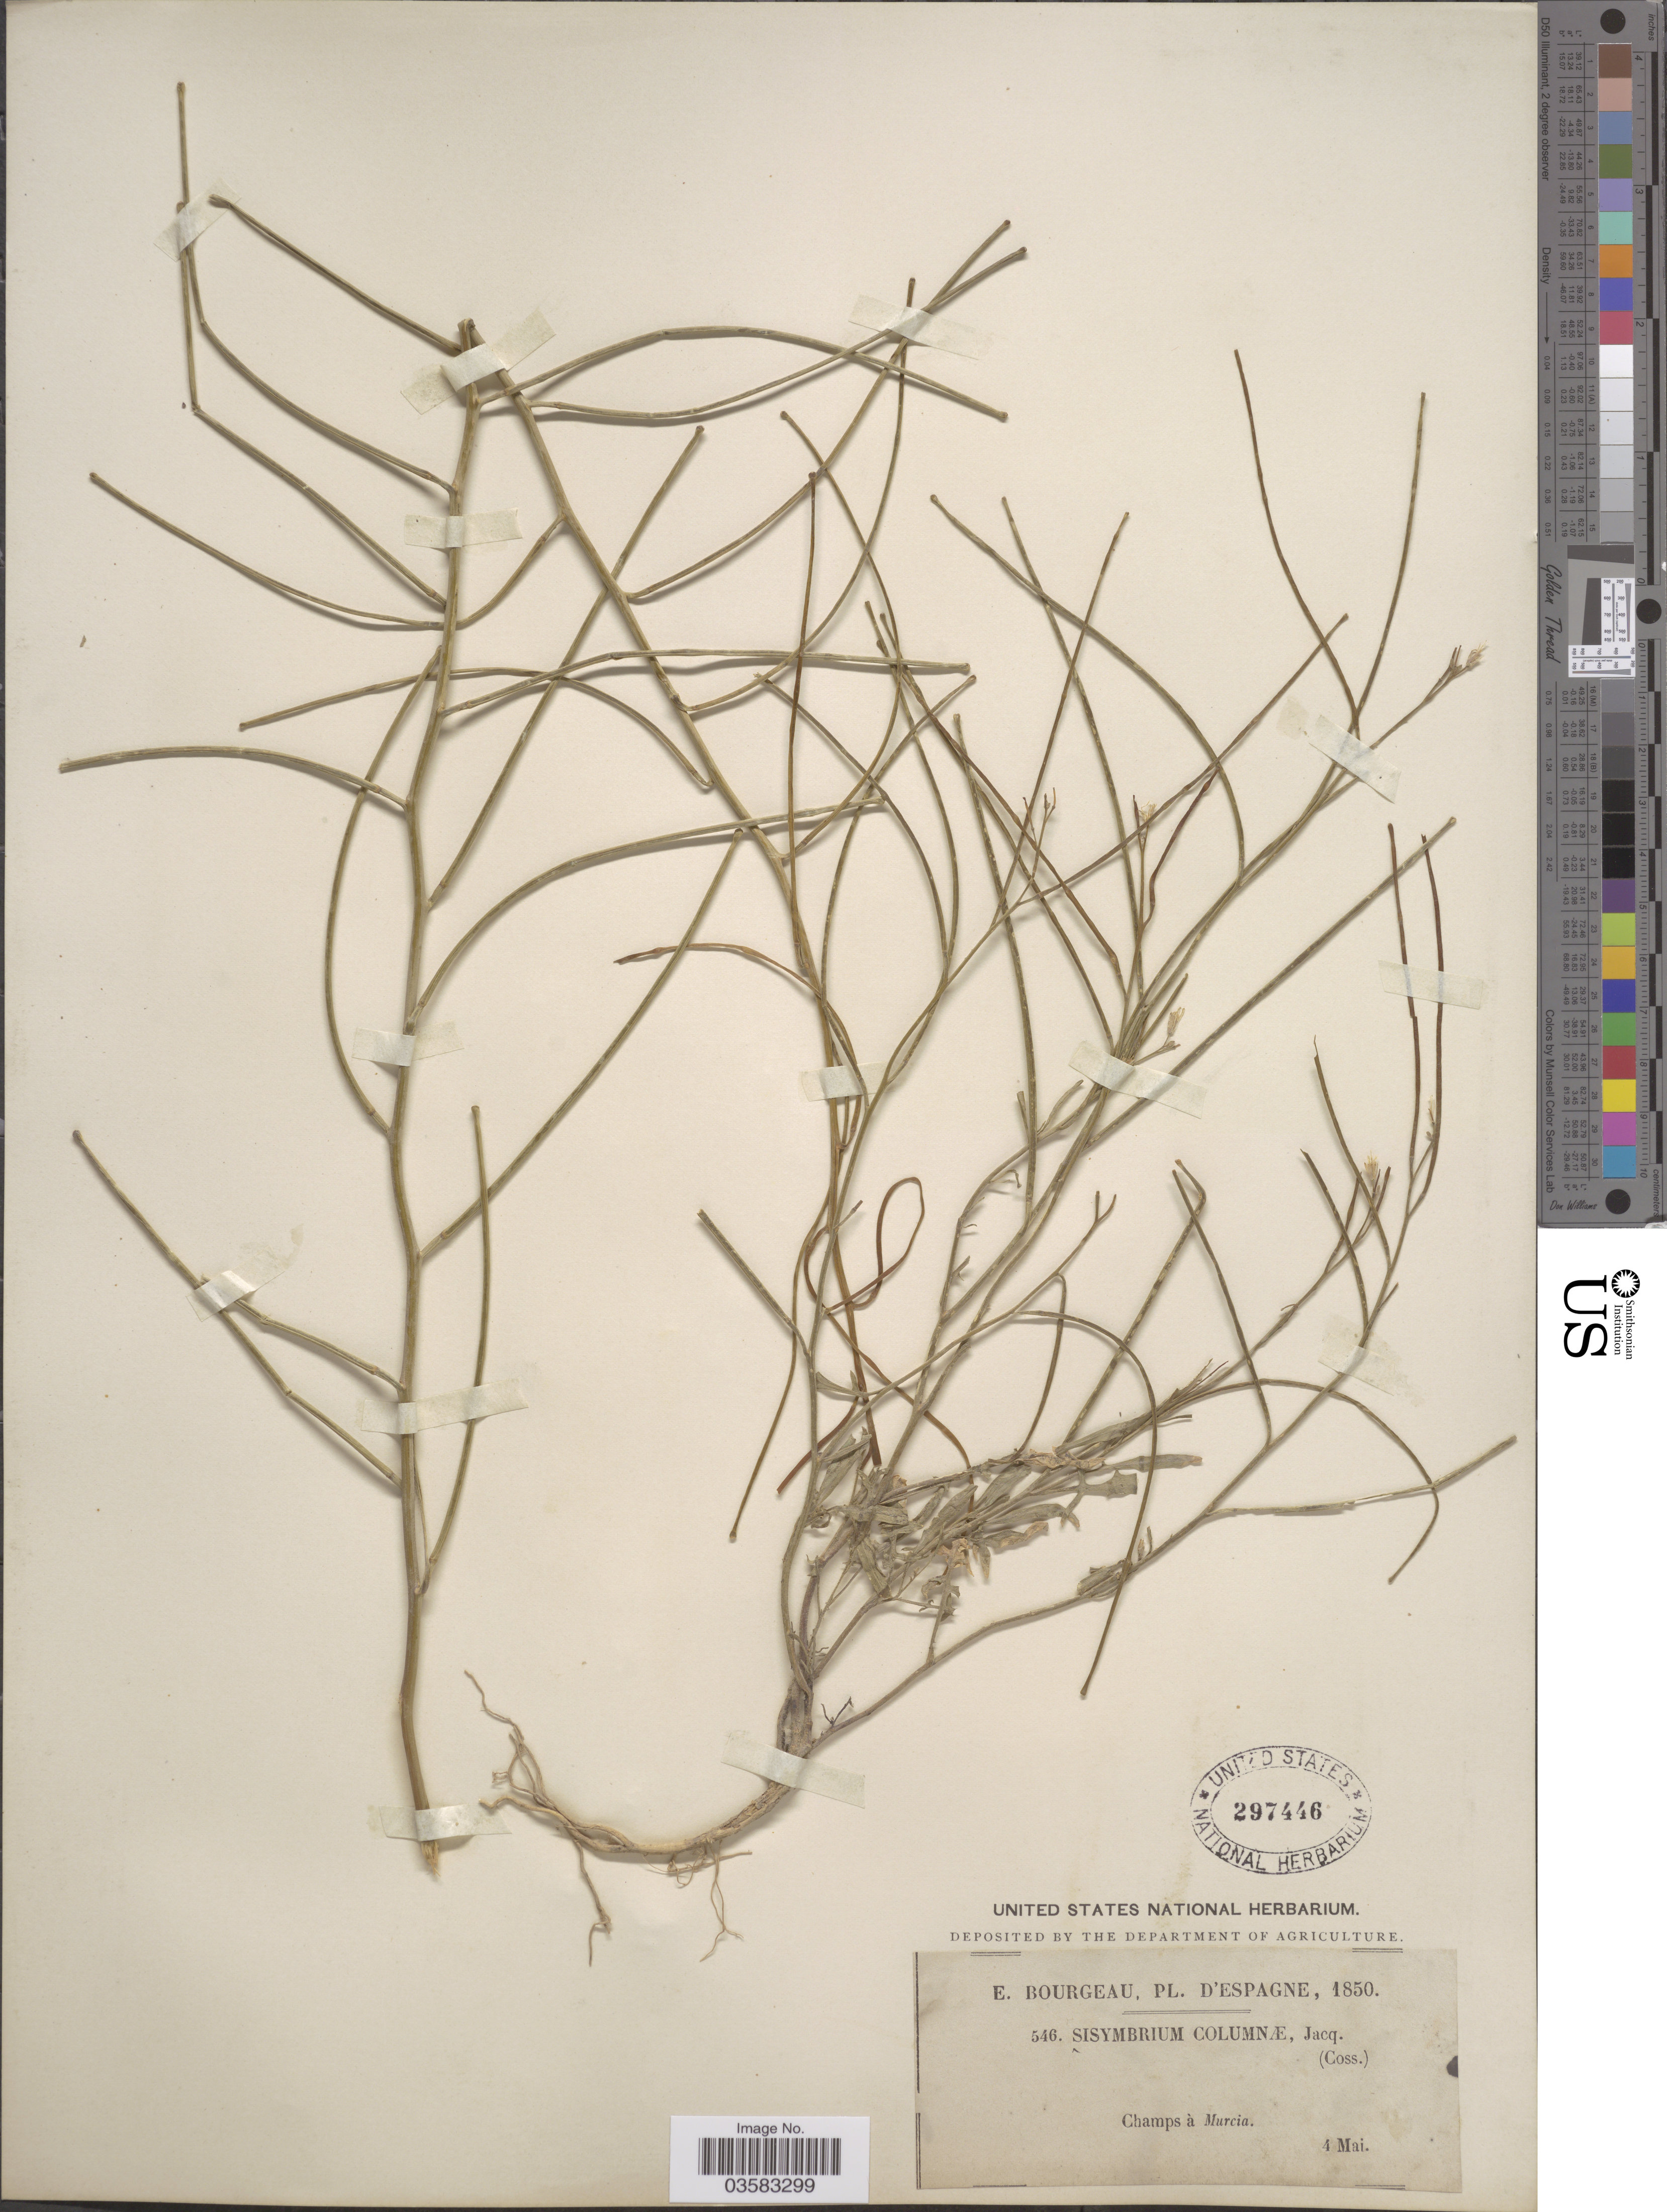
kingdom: Plantae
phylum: Tracheophyta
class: Magnoliopsida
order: Brassicales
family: Brassicaceae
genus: Sisymbrium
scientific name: Sisymbrium columnae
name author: Jacq.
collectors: E. Bourgeau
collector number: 546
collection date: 1850-05-04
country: Spain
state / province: Murcia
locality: D'Espagne. Champs à Murcia.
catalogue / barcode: US 297446